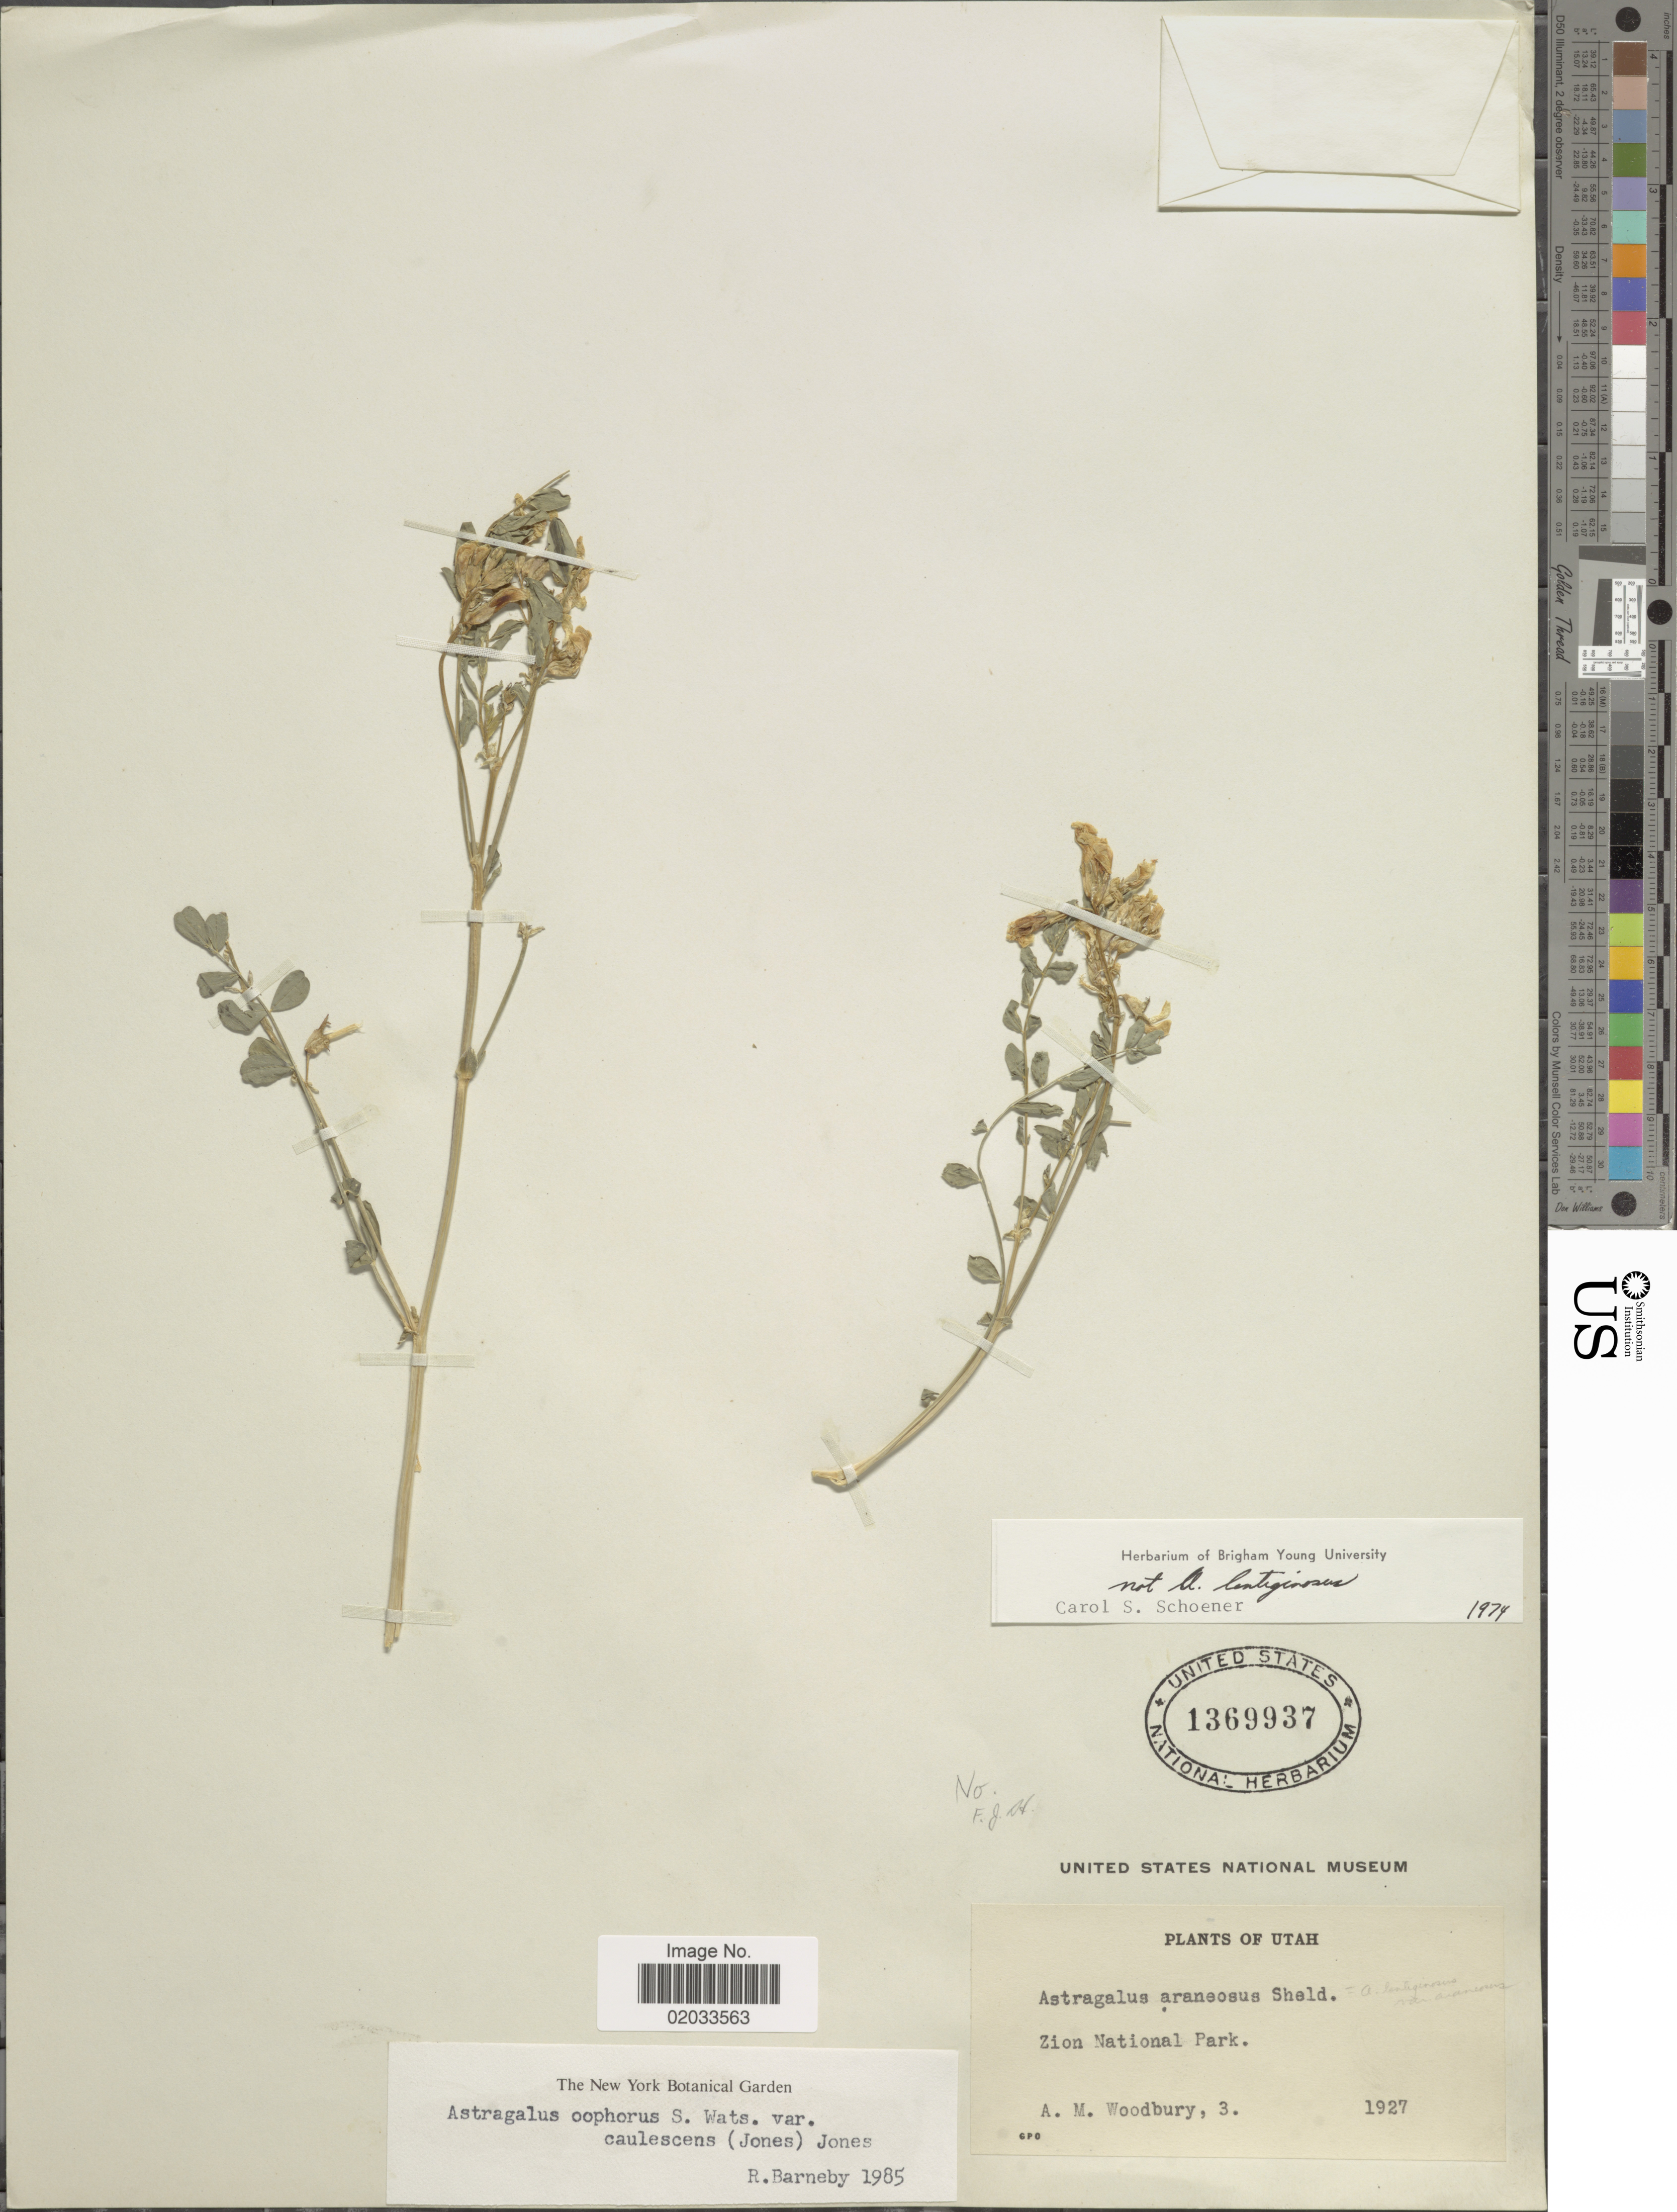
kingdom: Plantae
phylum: Tracheophyta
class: Magnoliopsida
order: Fabales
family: Fabaceae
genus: Astragalus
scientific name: Astragalus oophorus var. caulescens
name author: (M.E. Jones) M.E. Jones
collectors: A. M. Woodbury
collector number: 3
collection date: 1927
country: United States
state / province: Utah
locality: Zion National Park.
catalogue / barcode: US 1369937